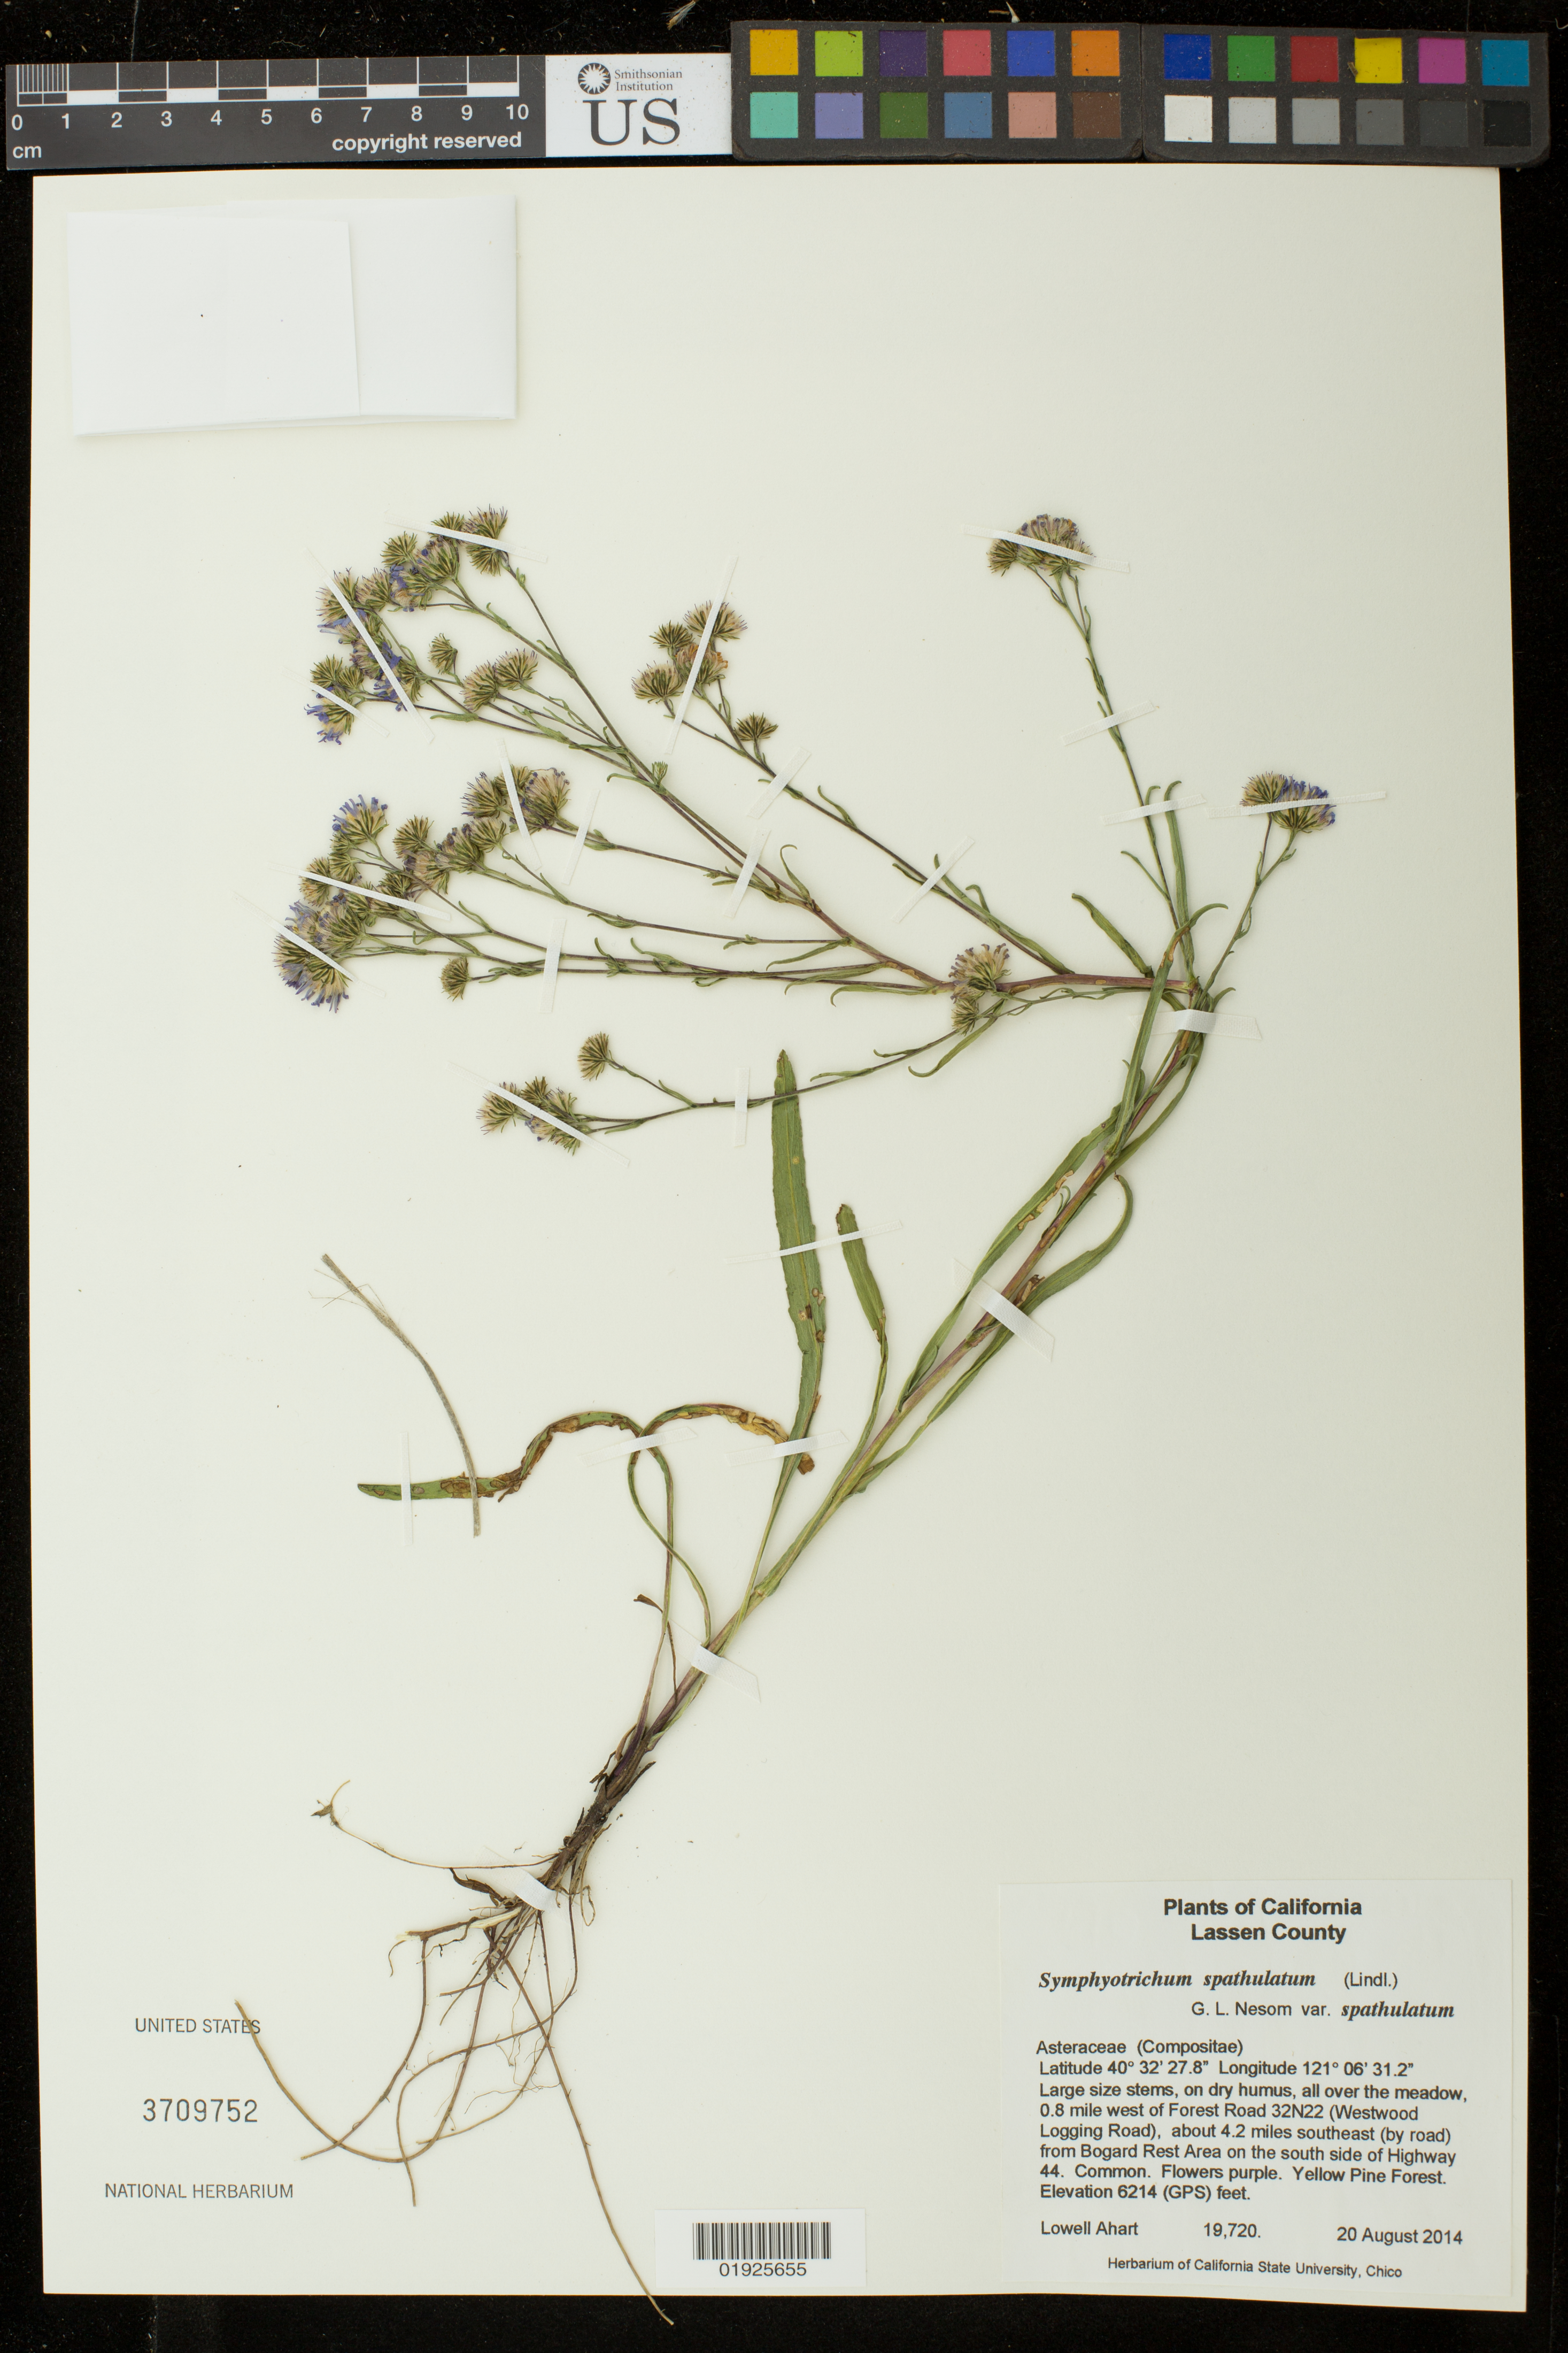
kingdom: Plantae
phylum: Tracheophyta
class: Magnoliopsida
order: Asterales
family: Asteraceae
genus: Symphyotrichum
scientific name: Symphyotrichum spathulatum var. spathulatum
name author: (Lindl.) G.L. Nesom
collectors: L. Ahart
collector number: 19720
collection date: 2014-08-20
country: United States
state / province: California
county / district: Butte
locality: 0.8 mile west of Forest Road 32N22 (Westwood Logging Road), about 4.2 miles southeast (by road) from Boggard Rest Area on the south side of Highway 44.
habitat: On dry humus, all over meadow. Yellow pine forest.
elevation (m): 1894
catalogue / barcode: US 3709752